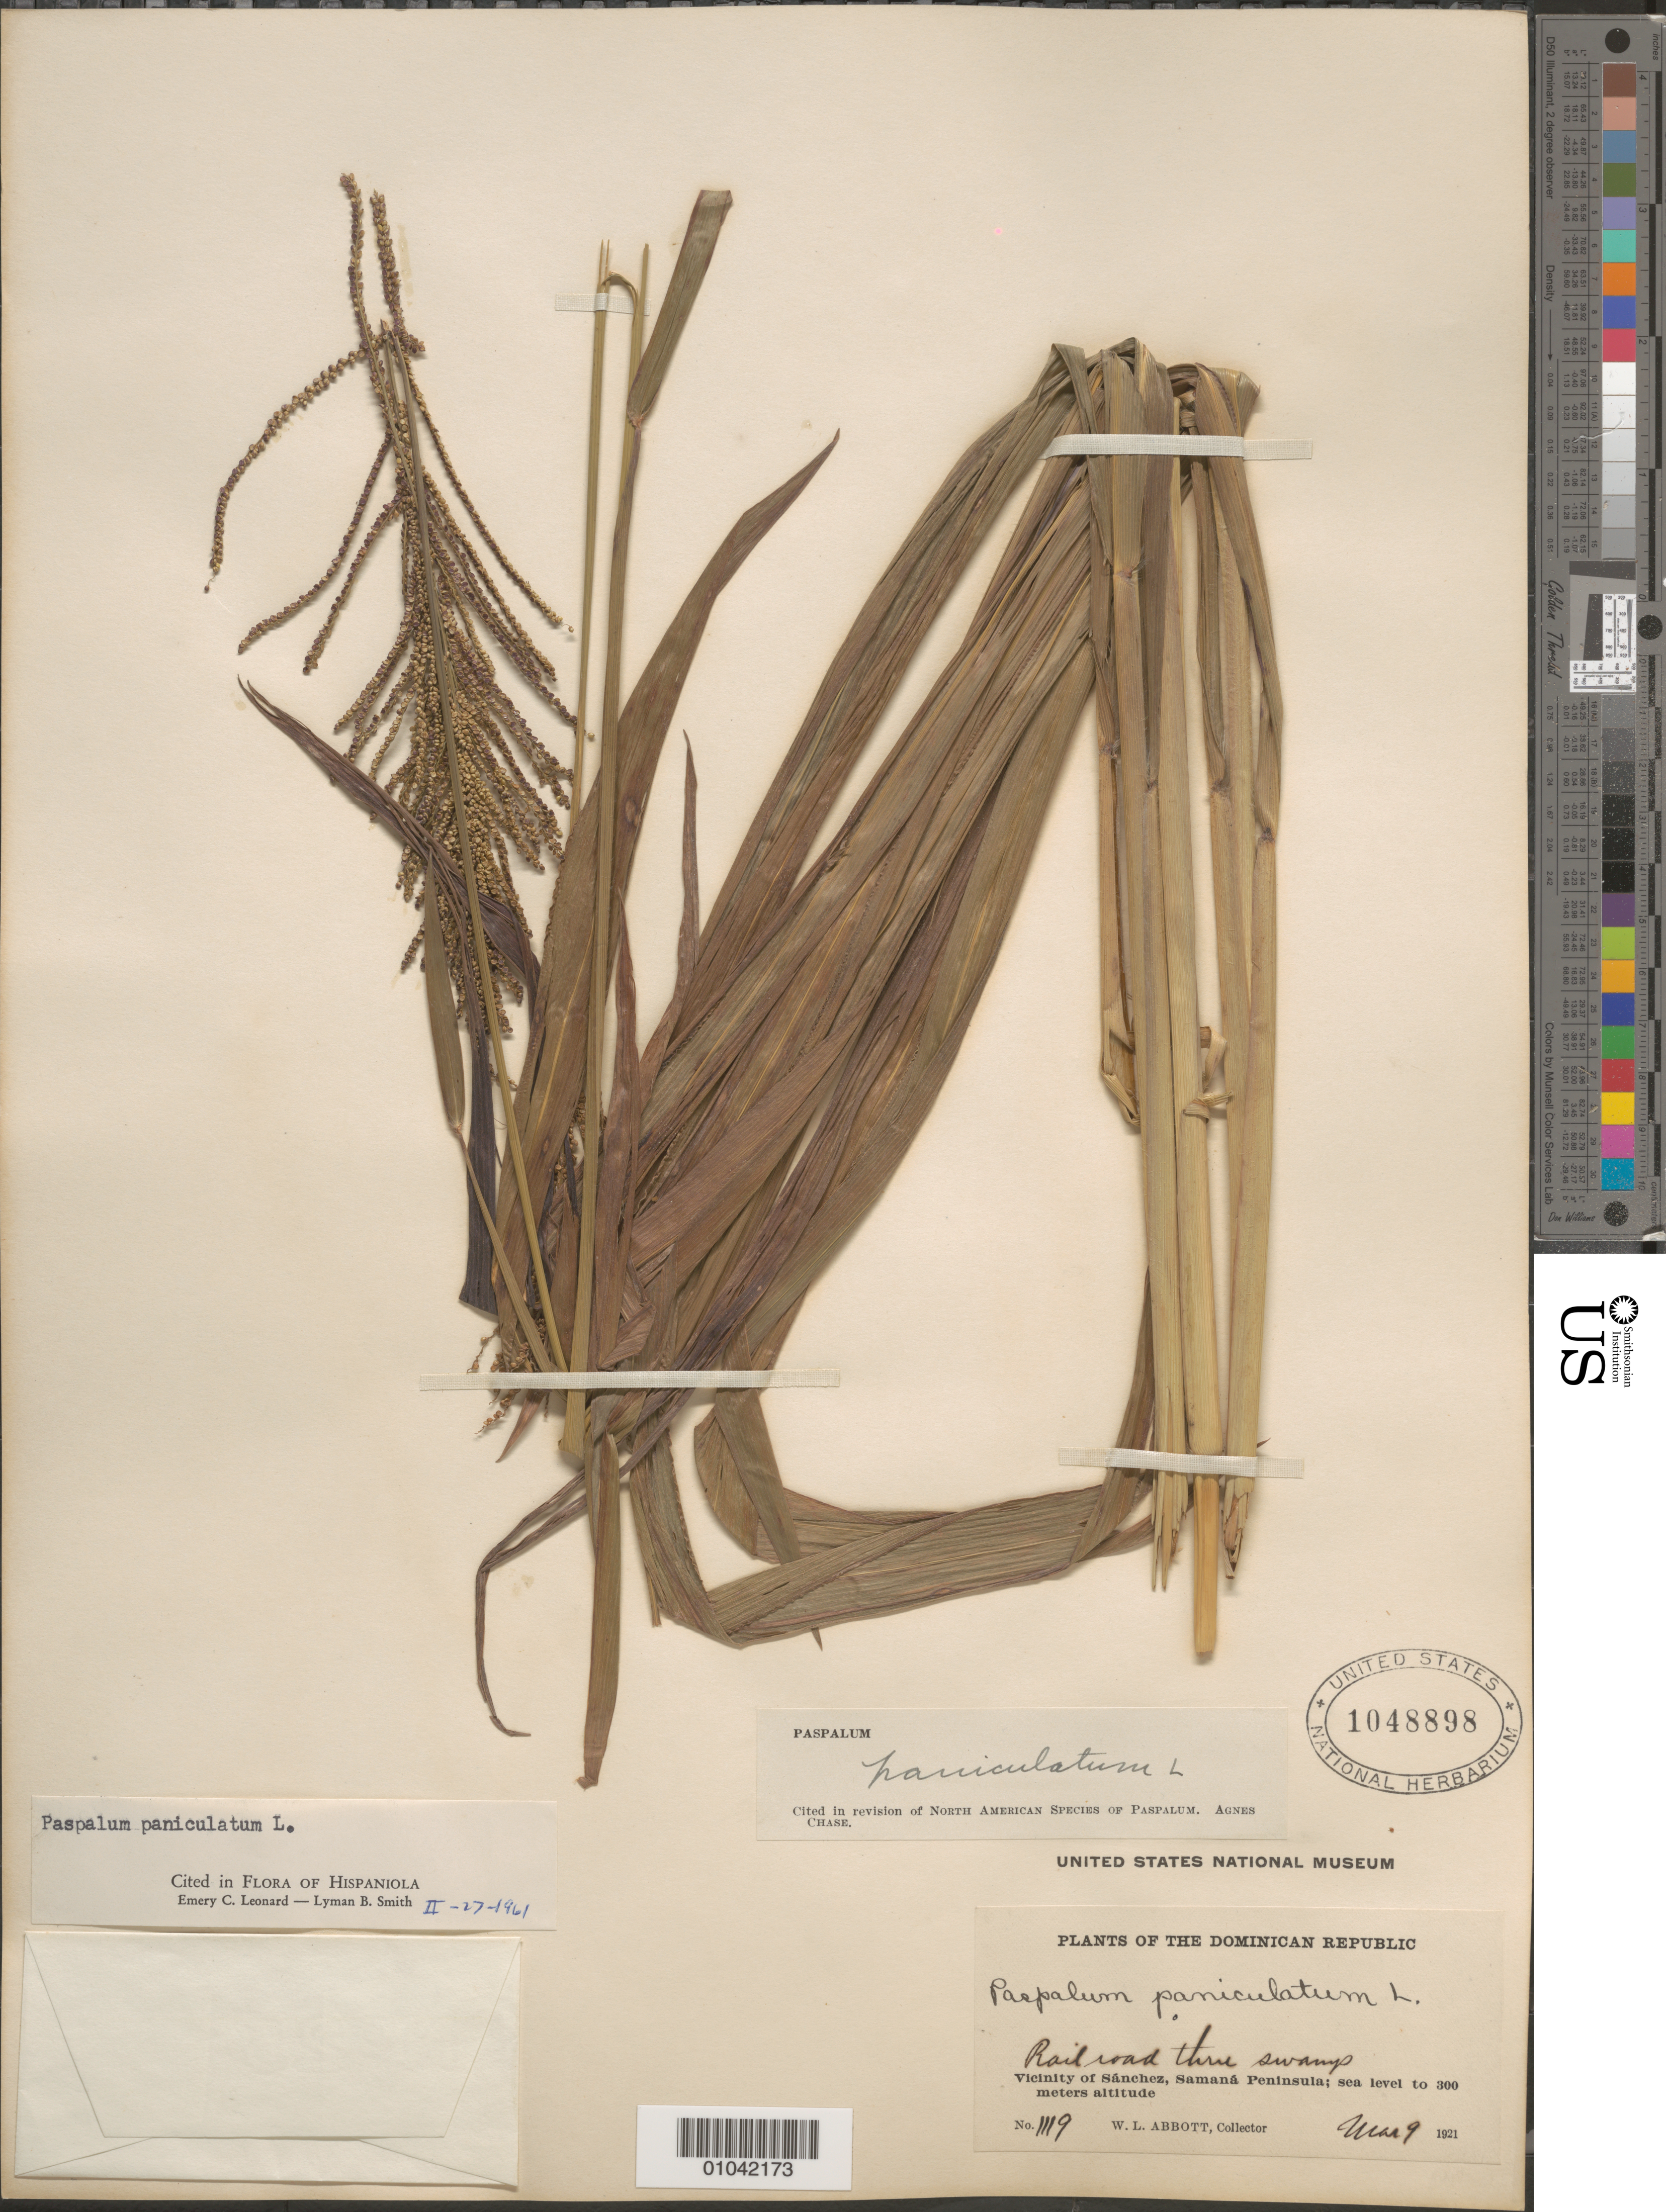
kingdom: Plantae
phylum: Tracheophyta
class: Liliopsida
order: Poales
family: Poaceae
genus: Paspalum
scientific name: Paspalum paniculatum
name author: L.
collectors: W. L. Abbott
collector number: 1119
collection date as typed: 09 Mar 1921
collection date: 1921-03-09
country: Dominican Republic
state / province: Samaná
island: Hispaniola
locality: Vicinity of Sanchez, Samana Peninsula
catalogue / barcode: US 1048898